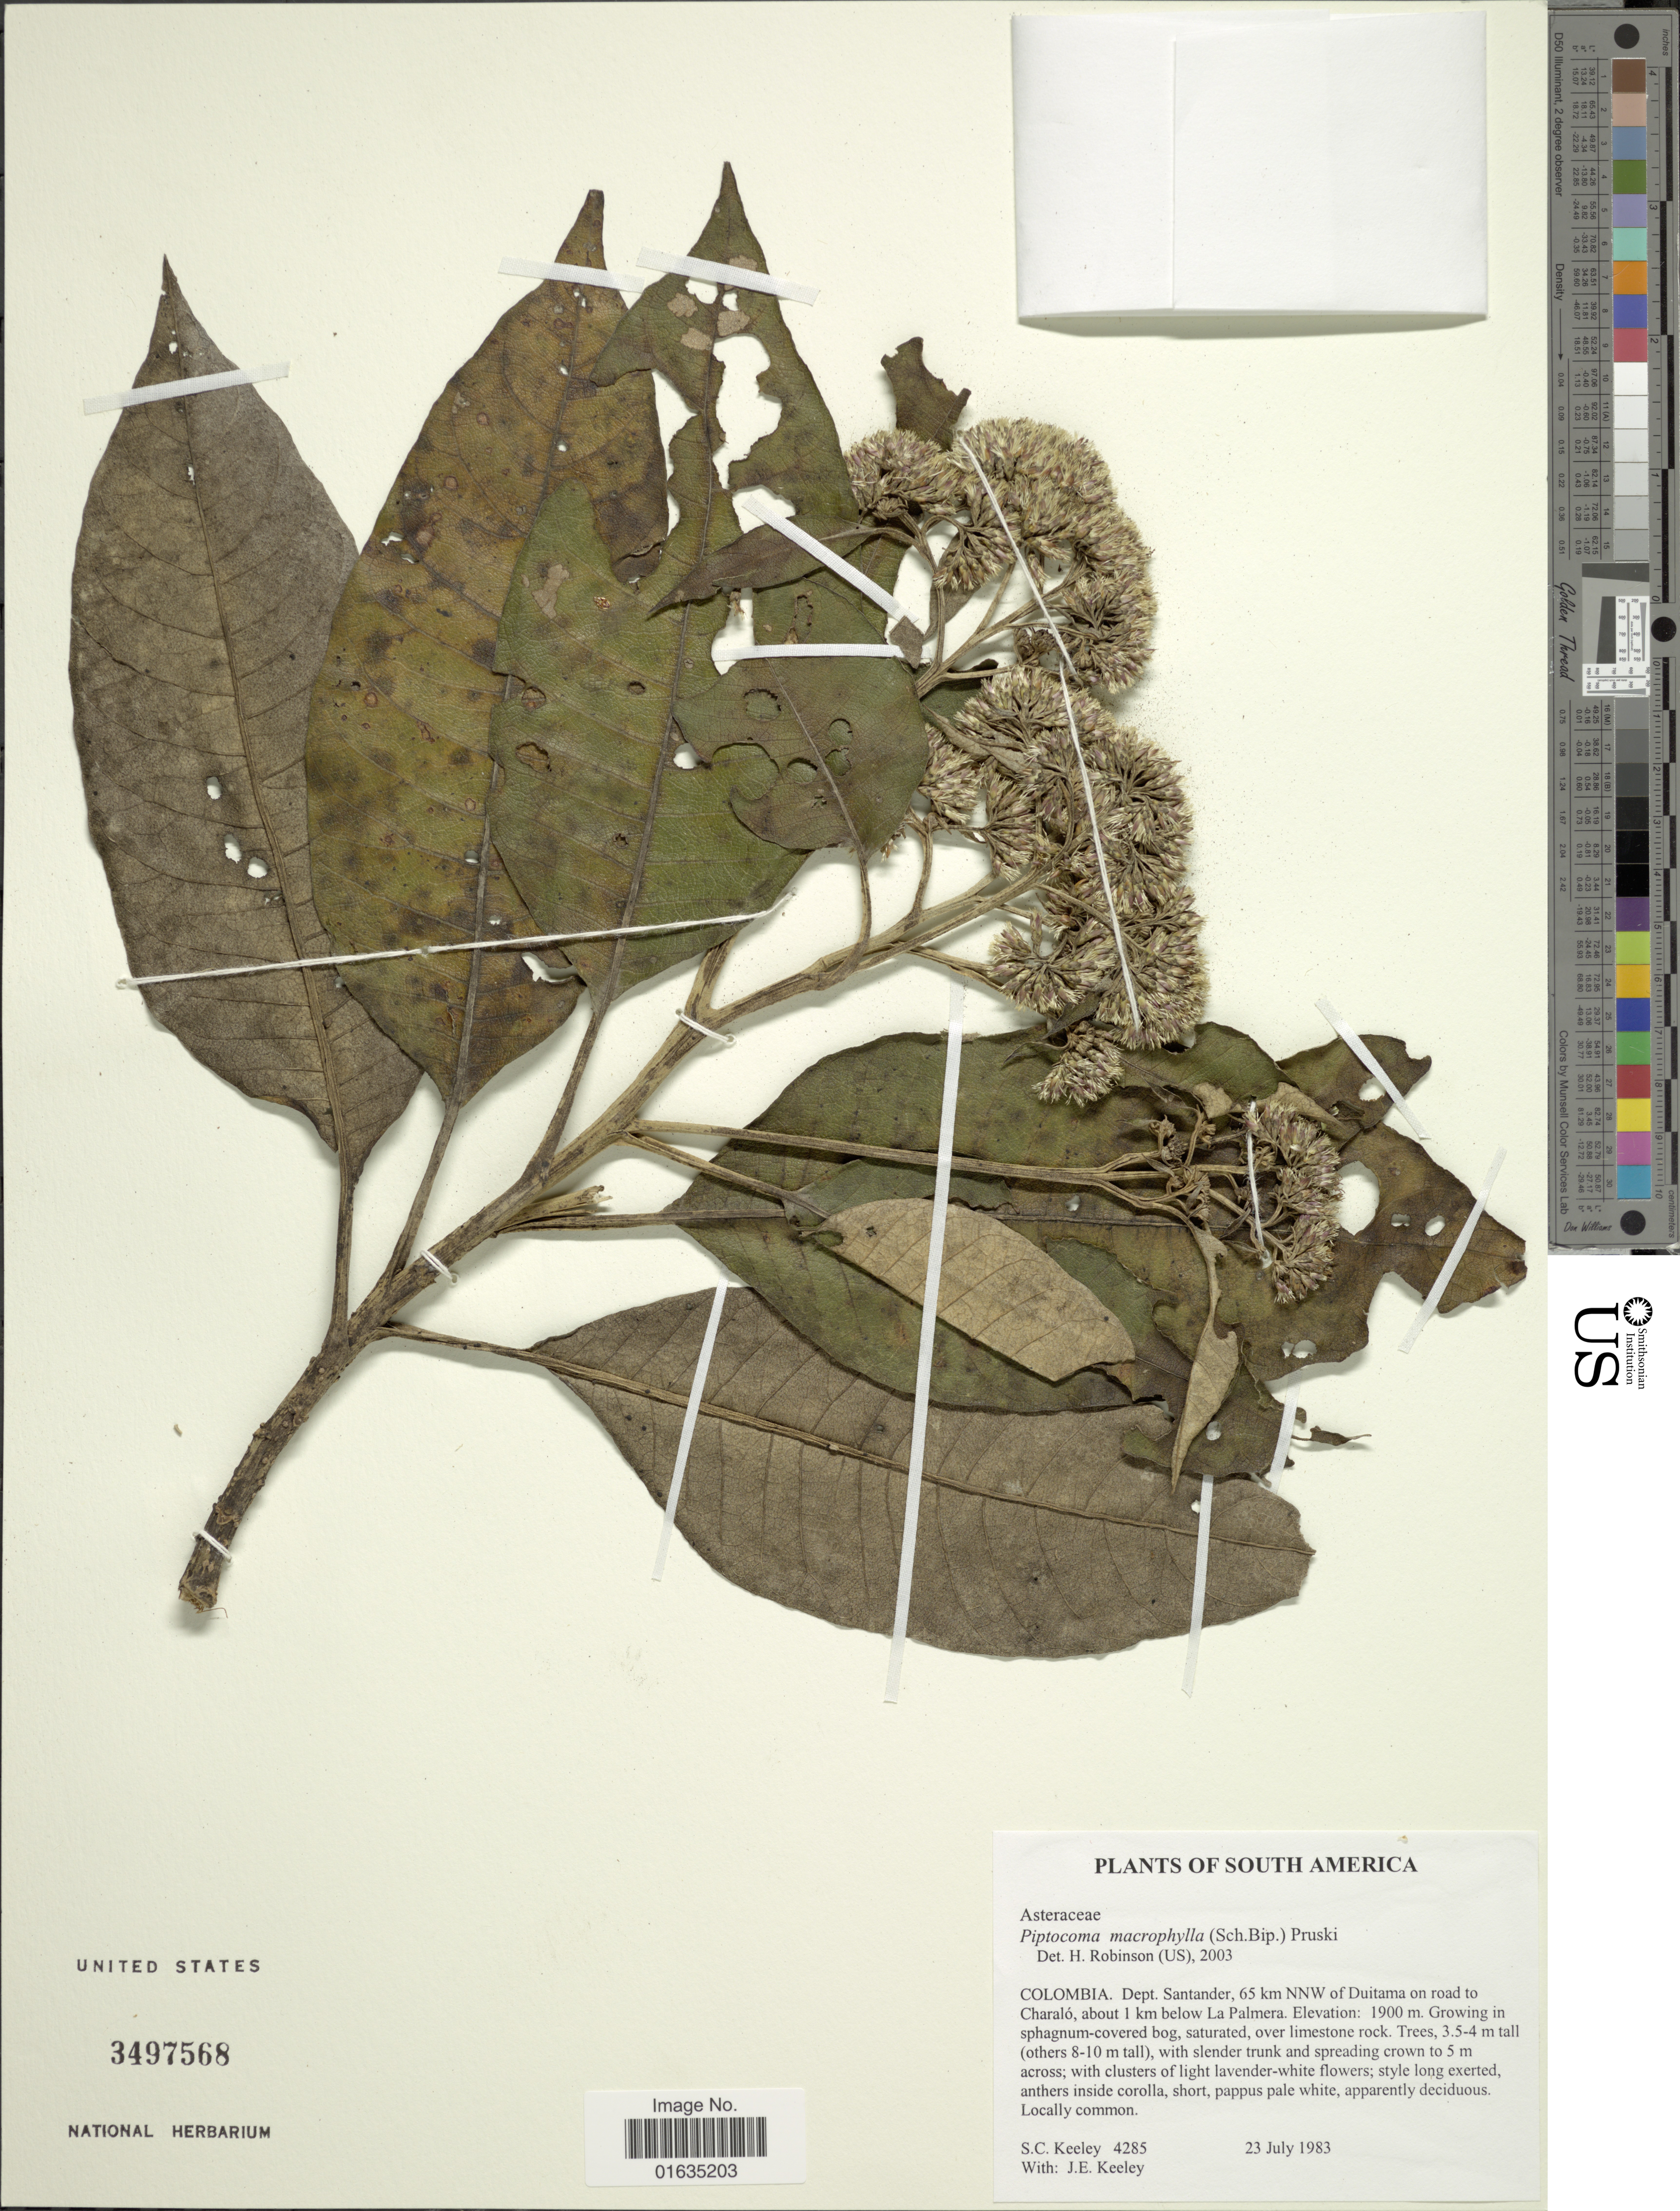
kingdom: Plantae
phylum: Tracheophyta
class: Magnoliopsida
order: Asterales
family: Asteraceae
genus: Piptocoma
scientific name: Piptocoma macrophylla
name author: (Sch. Bip.) Pruski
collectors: S. C. Keeley & J. E. Keeley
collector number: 4285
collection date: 1983-07-23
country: Colombia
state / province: Santander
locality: Dept. Santander, 65 km NNW of Duitama on road to Charalo, about 1 km below La Palmera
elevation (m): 1900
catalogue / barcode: US 3497568